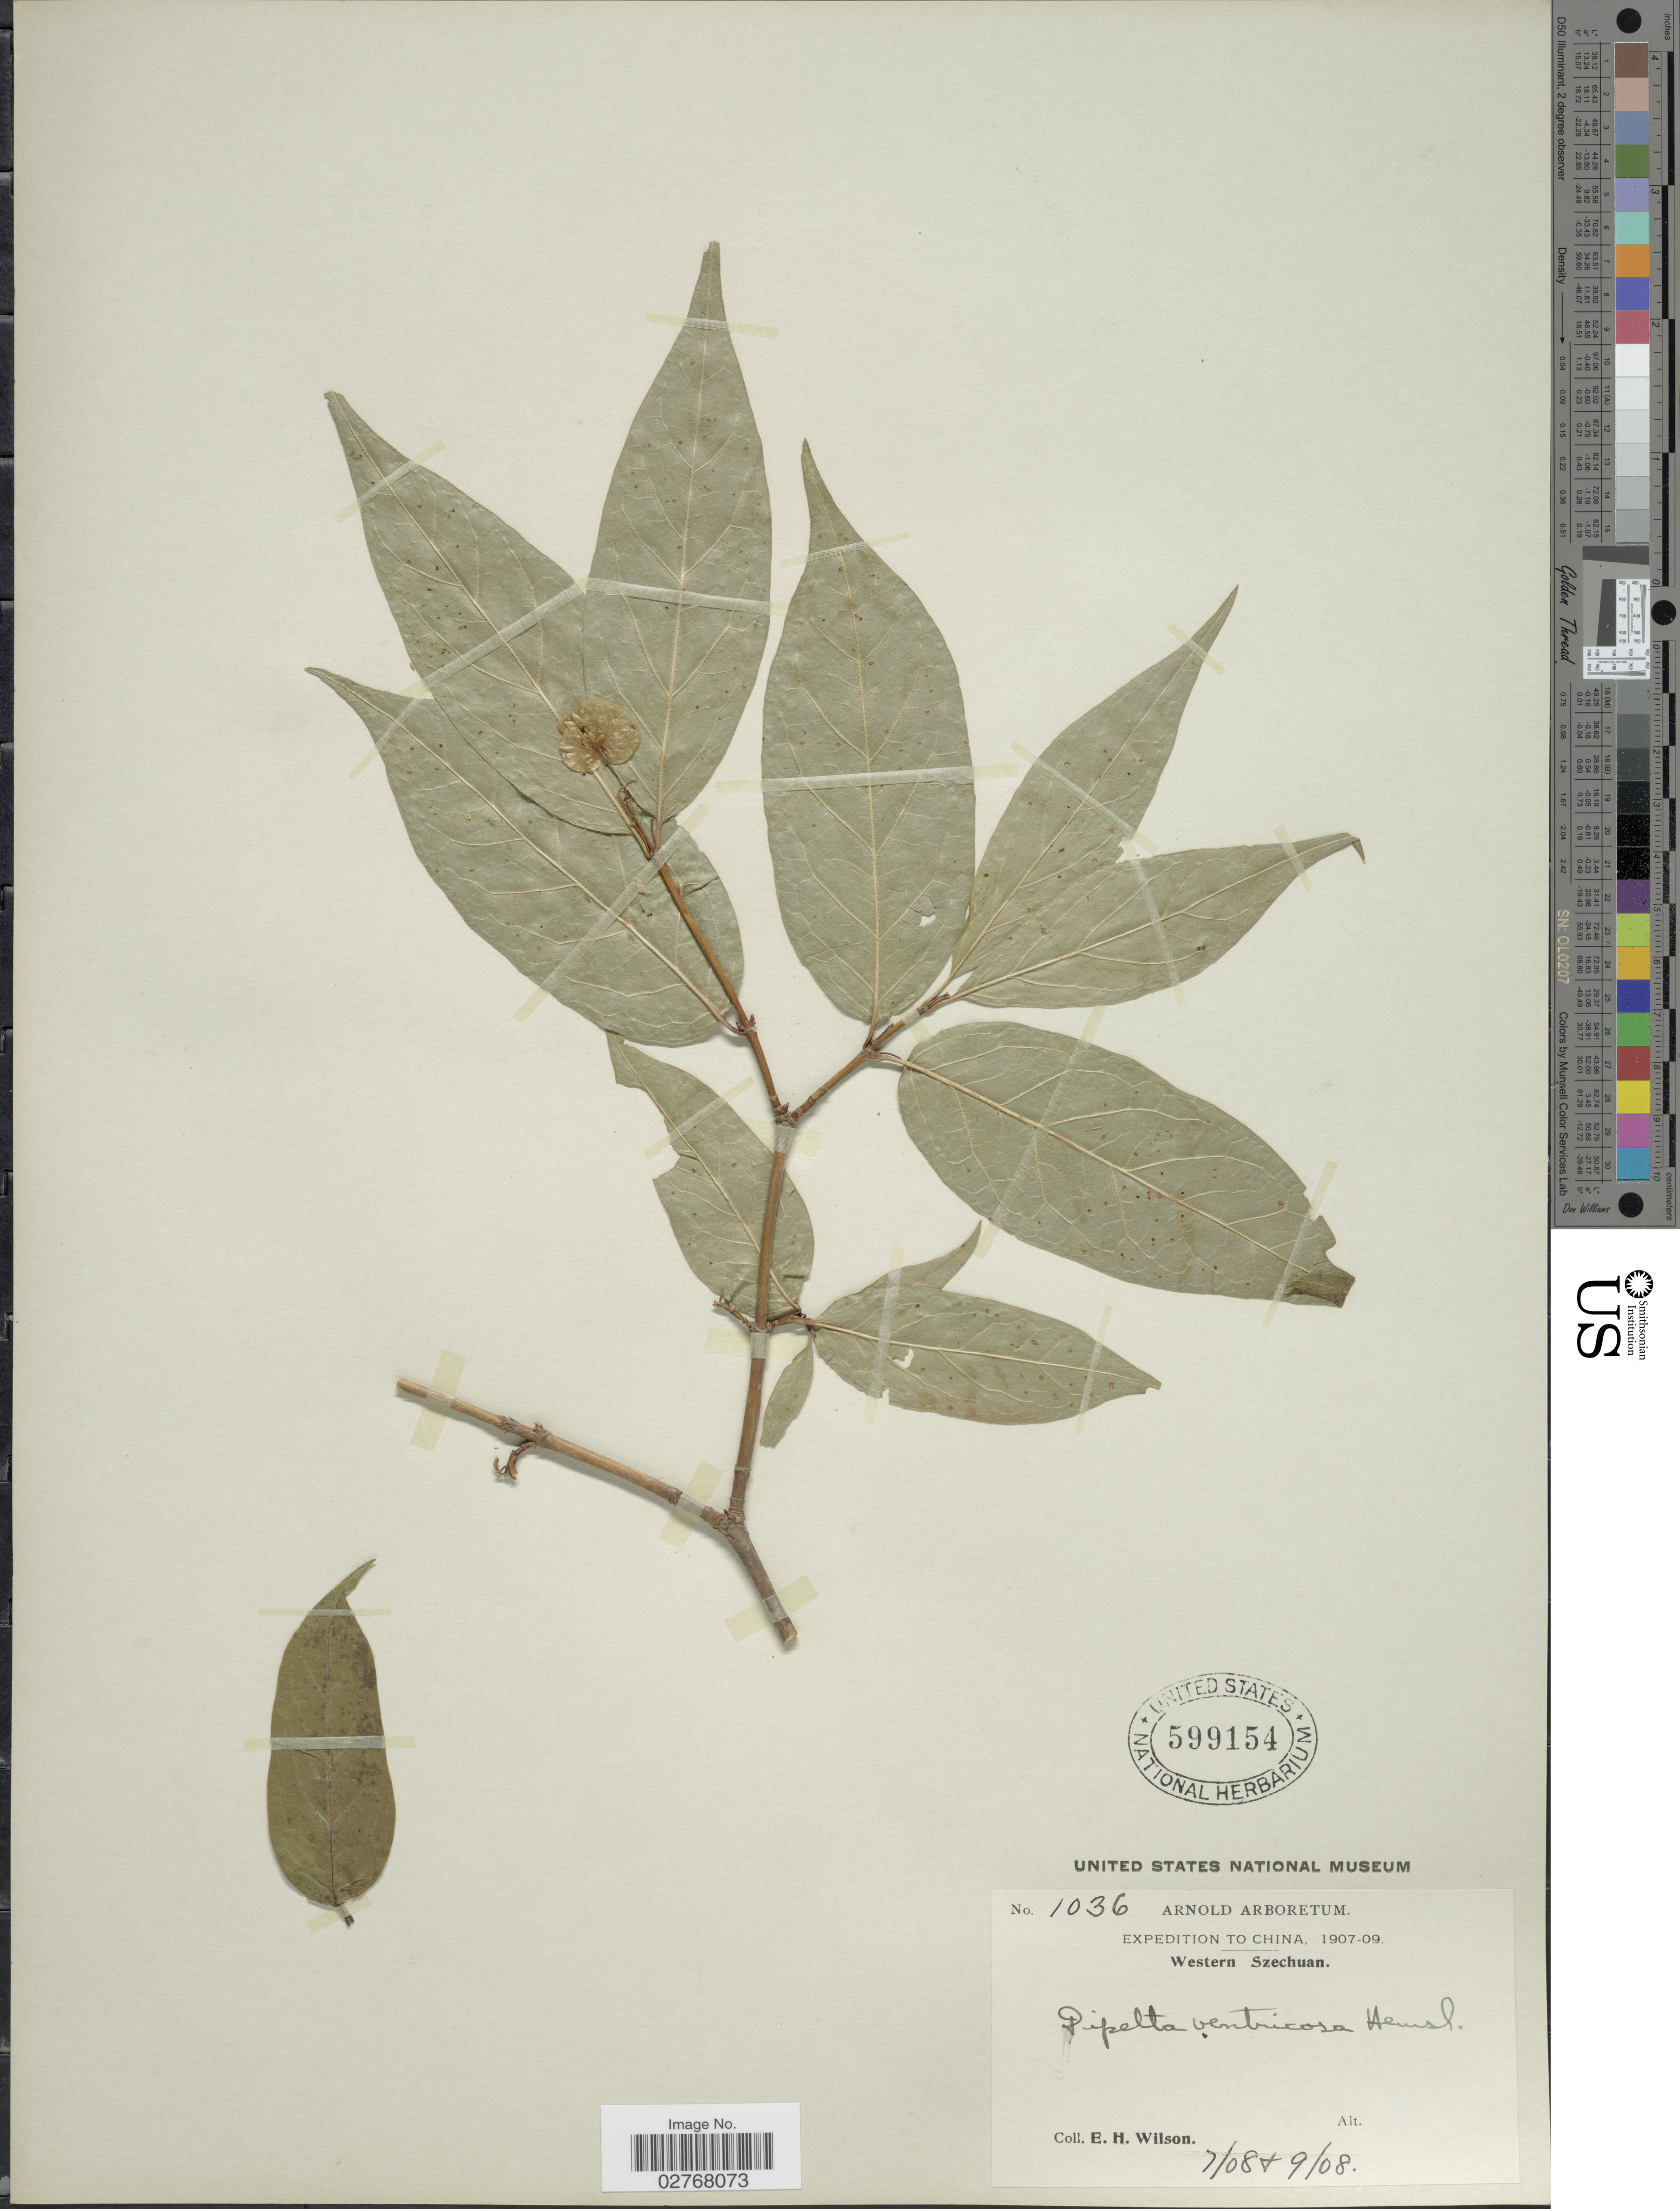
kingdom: Plantae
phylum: Tracheophyta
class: Magnoliopsida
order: Dipsacales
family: Caprifoliaceae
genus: Dipelta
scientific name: Dipelta ventricosa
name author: Hemsl.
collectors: E. Wilson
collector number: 1036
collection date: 1908-07/1908-09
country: China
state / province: Sichuan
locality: Western Szechuan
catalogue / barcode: US 599154